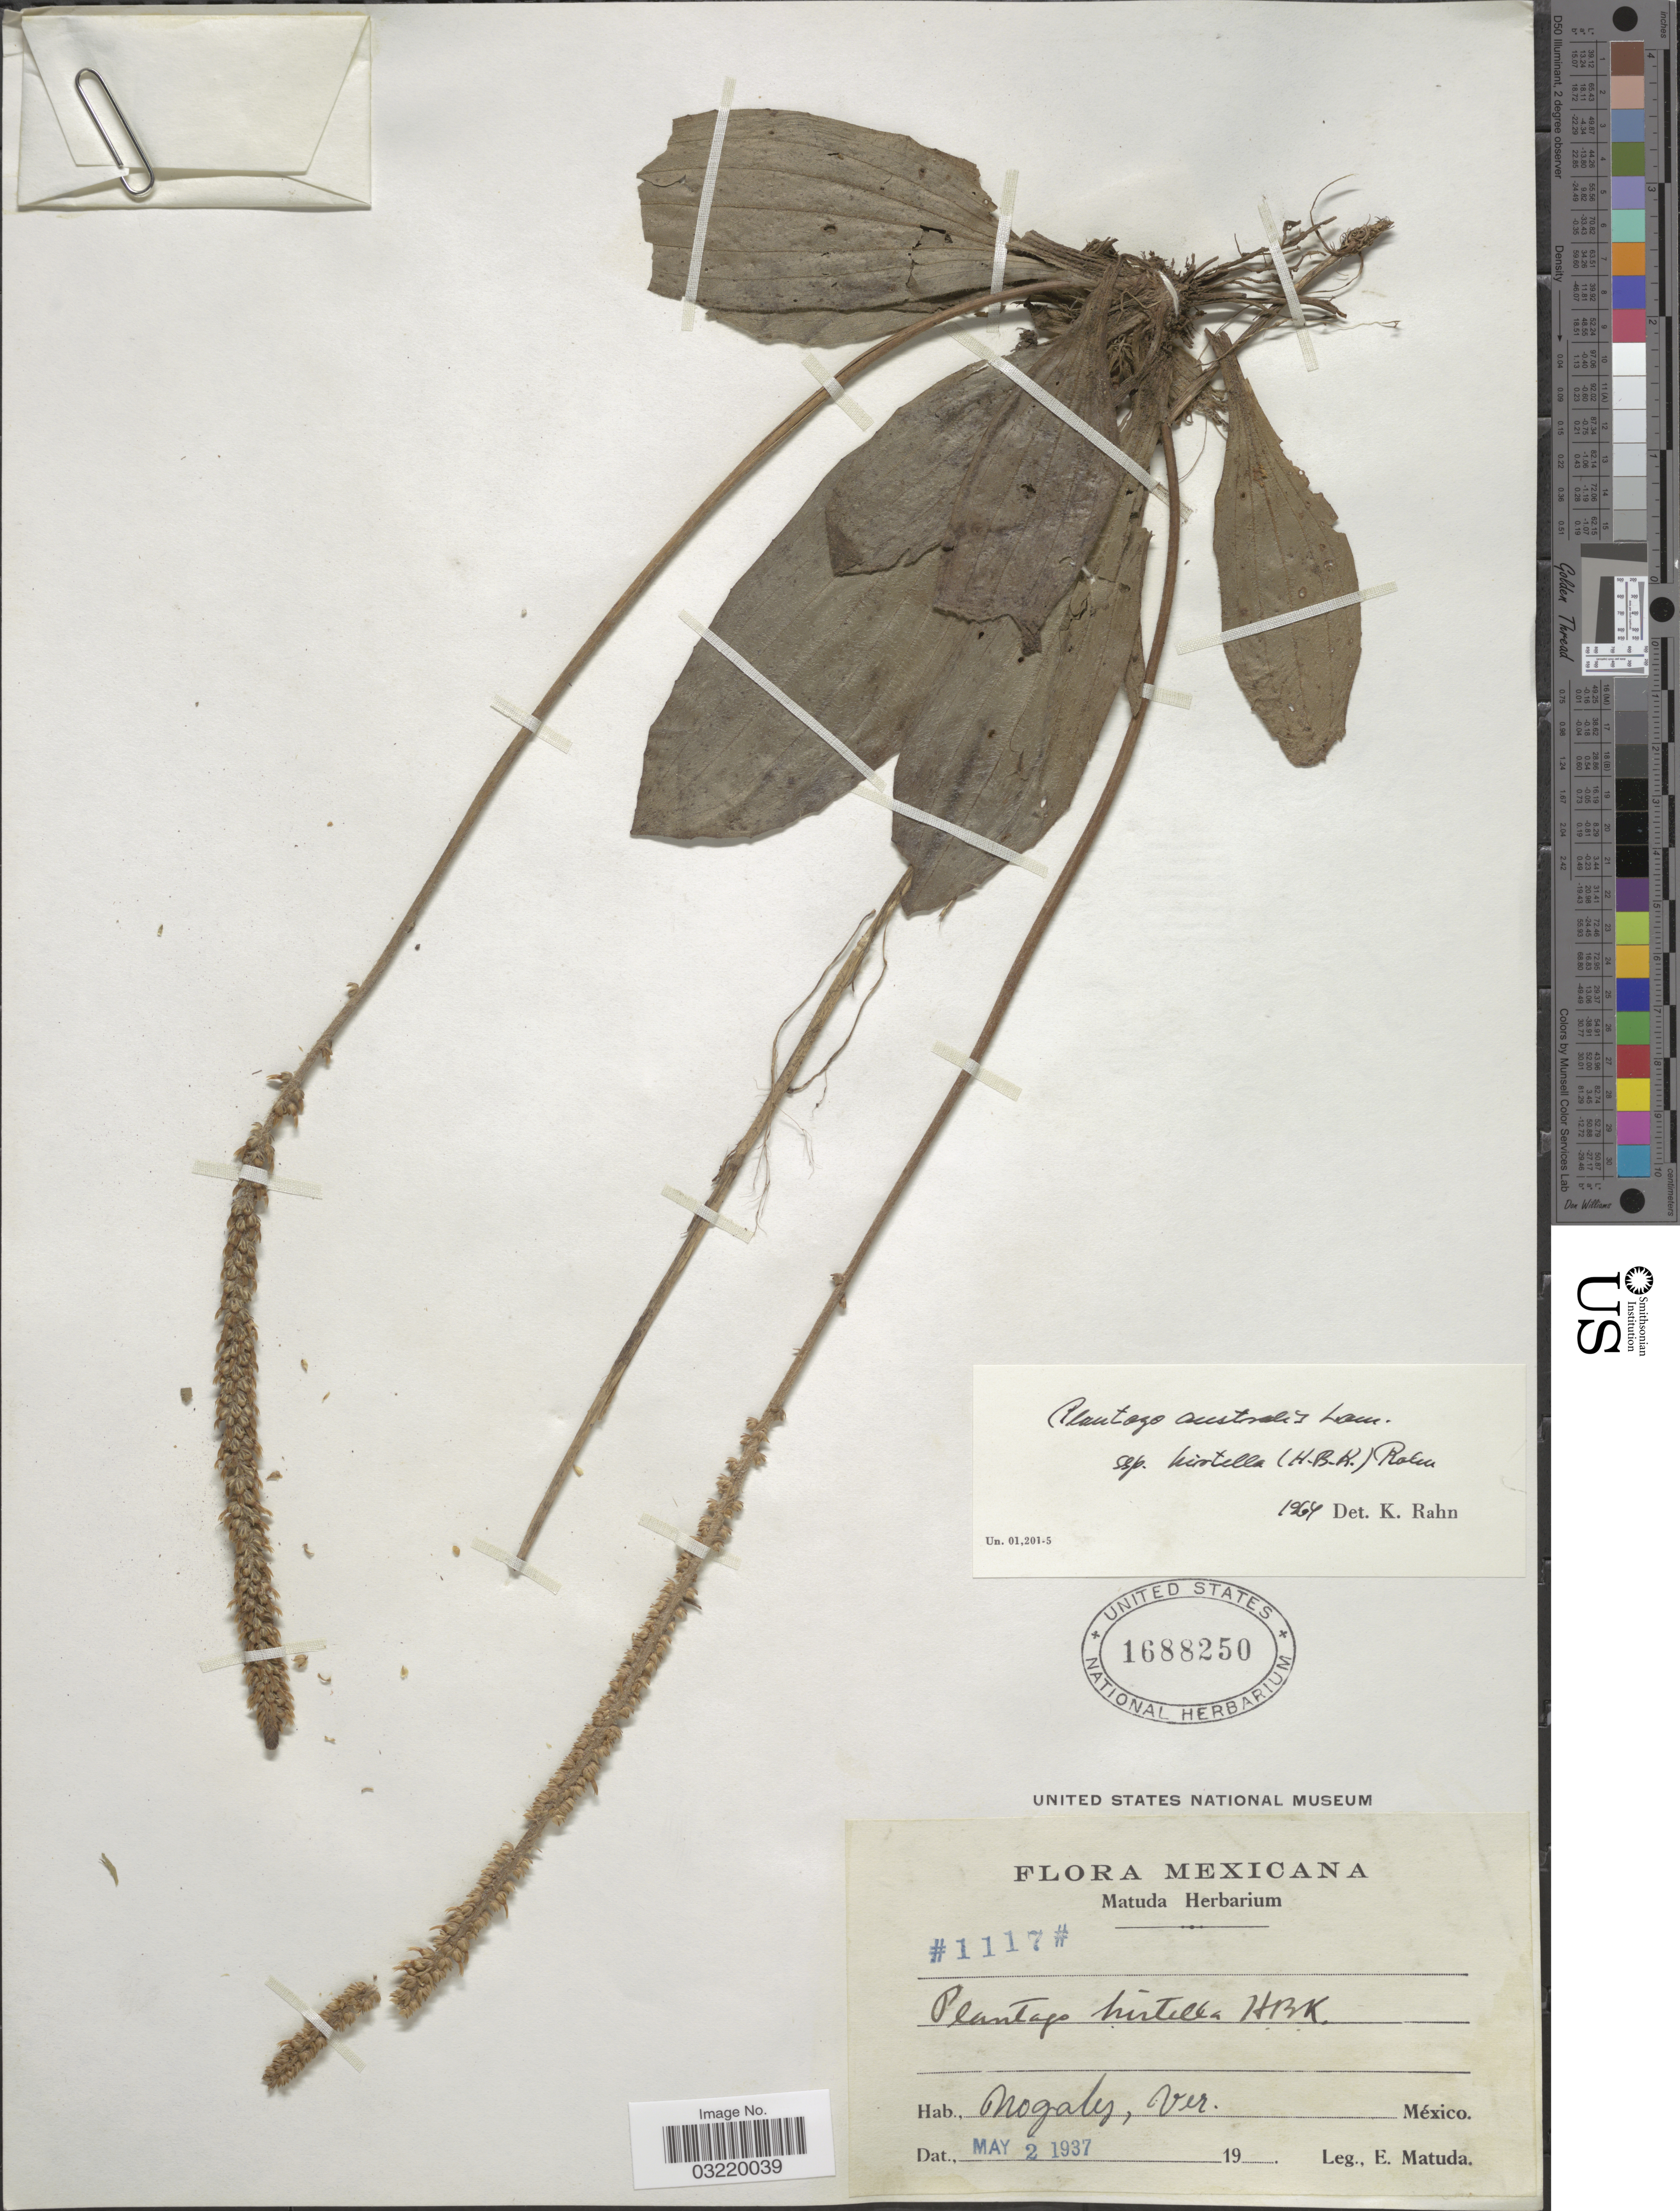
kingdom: Plantae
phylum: Tracheophyta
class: Magnoliopsida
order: Lamiales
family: Plantaginaceae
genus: Plantago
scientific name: Plantago australis subsp. hirtella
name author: (Kunth) Rahn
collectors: E. Matuda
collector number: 1117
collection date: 1937-05-02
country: Mexico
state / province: Veracruz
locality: Nogales, Ver.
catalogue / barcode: US 1688250